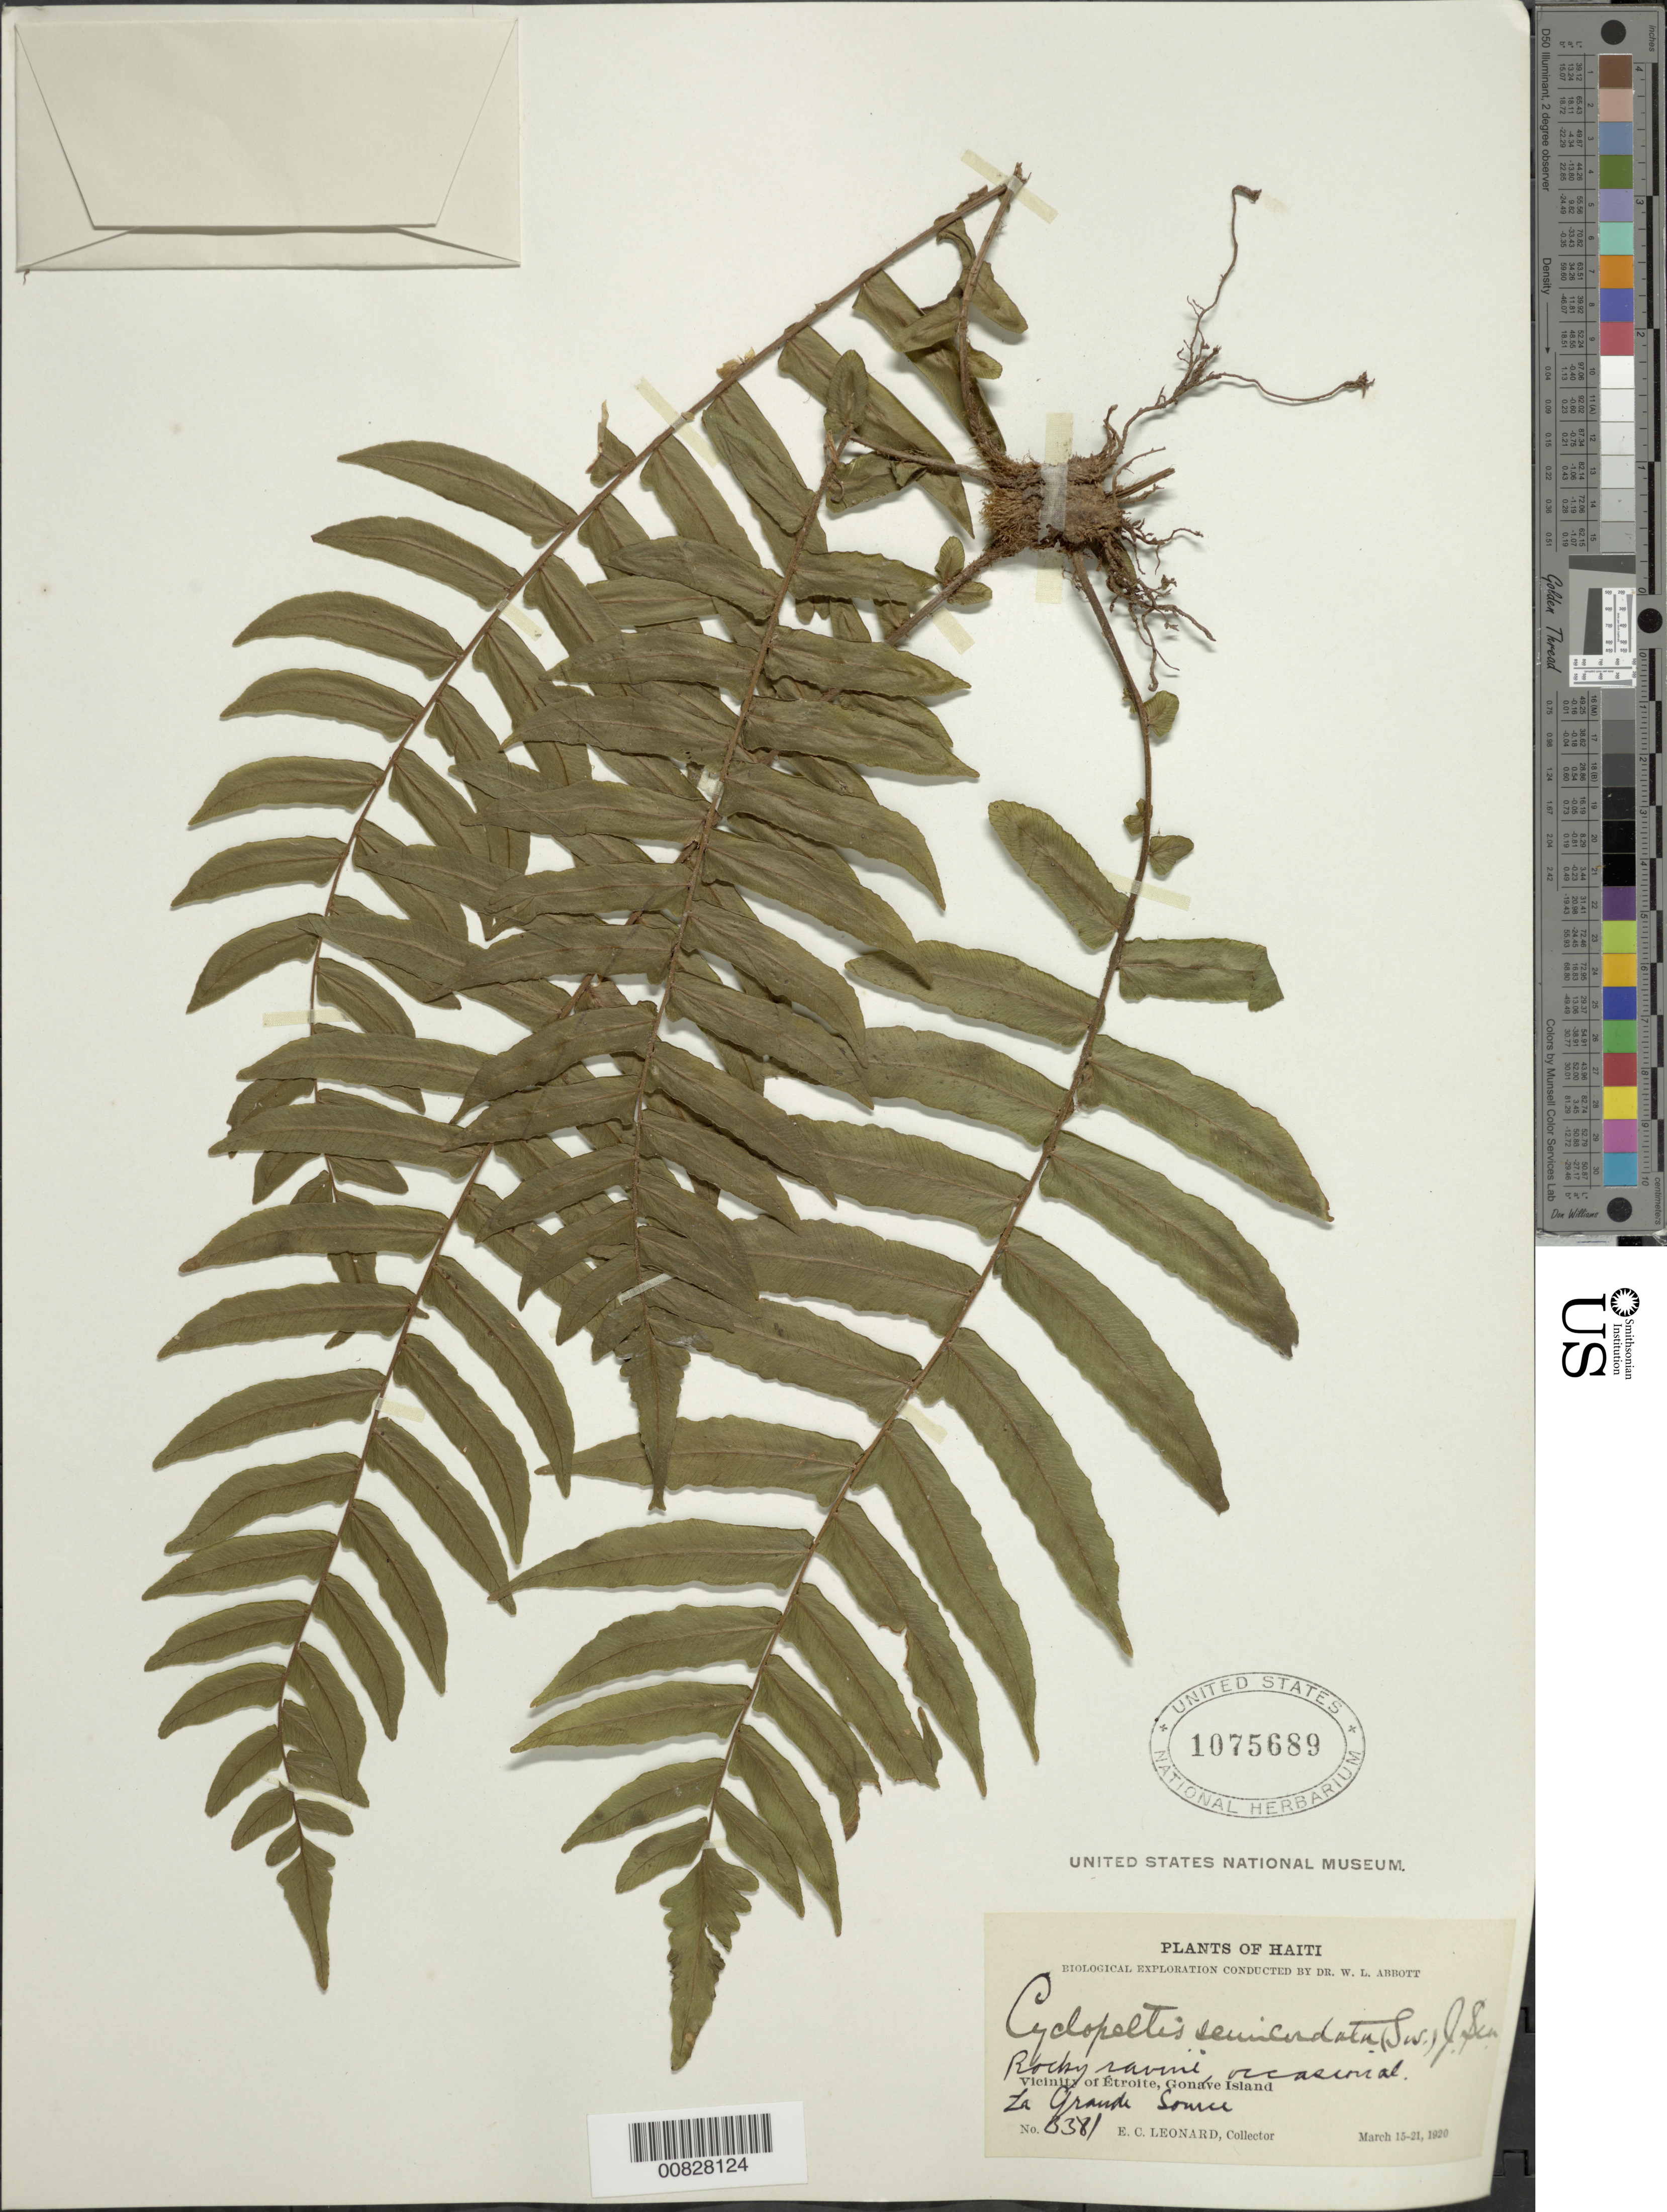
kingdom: Plantae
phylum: Tracheophyta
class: Polypodiopsida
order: Polypodiales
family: Lomariopsidaceae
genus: Cyclopeltis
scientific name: Cyclopeltis semicordata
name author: (Sw.) J. Sm.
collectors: E. C. Leonard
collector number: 3381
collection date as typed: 15 Mar 1920 to 21 Mar 1920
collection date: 1920-03-15/1920-03-21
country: Haiti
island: Hispaniola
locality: Gonave Island, vicinity Étroite, La Grande Source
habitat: Rocky ravine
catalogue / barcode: US 1075689